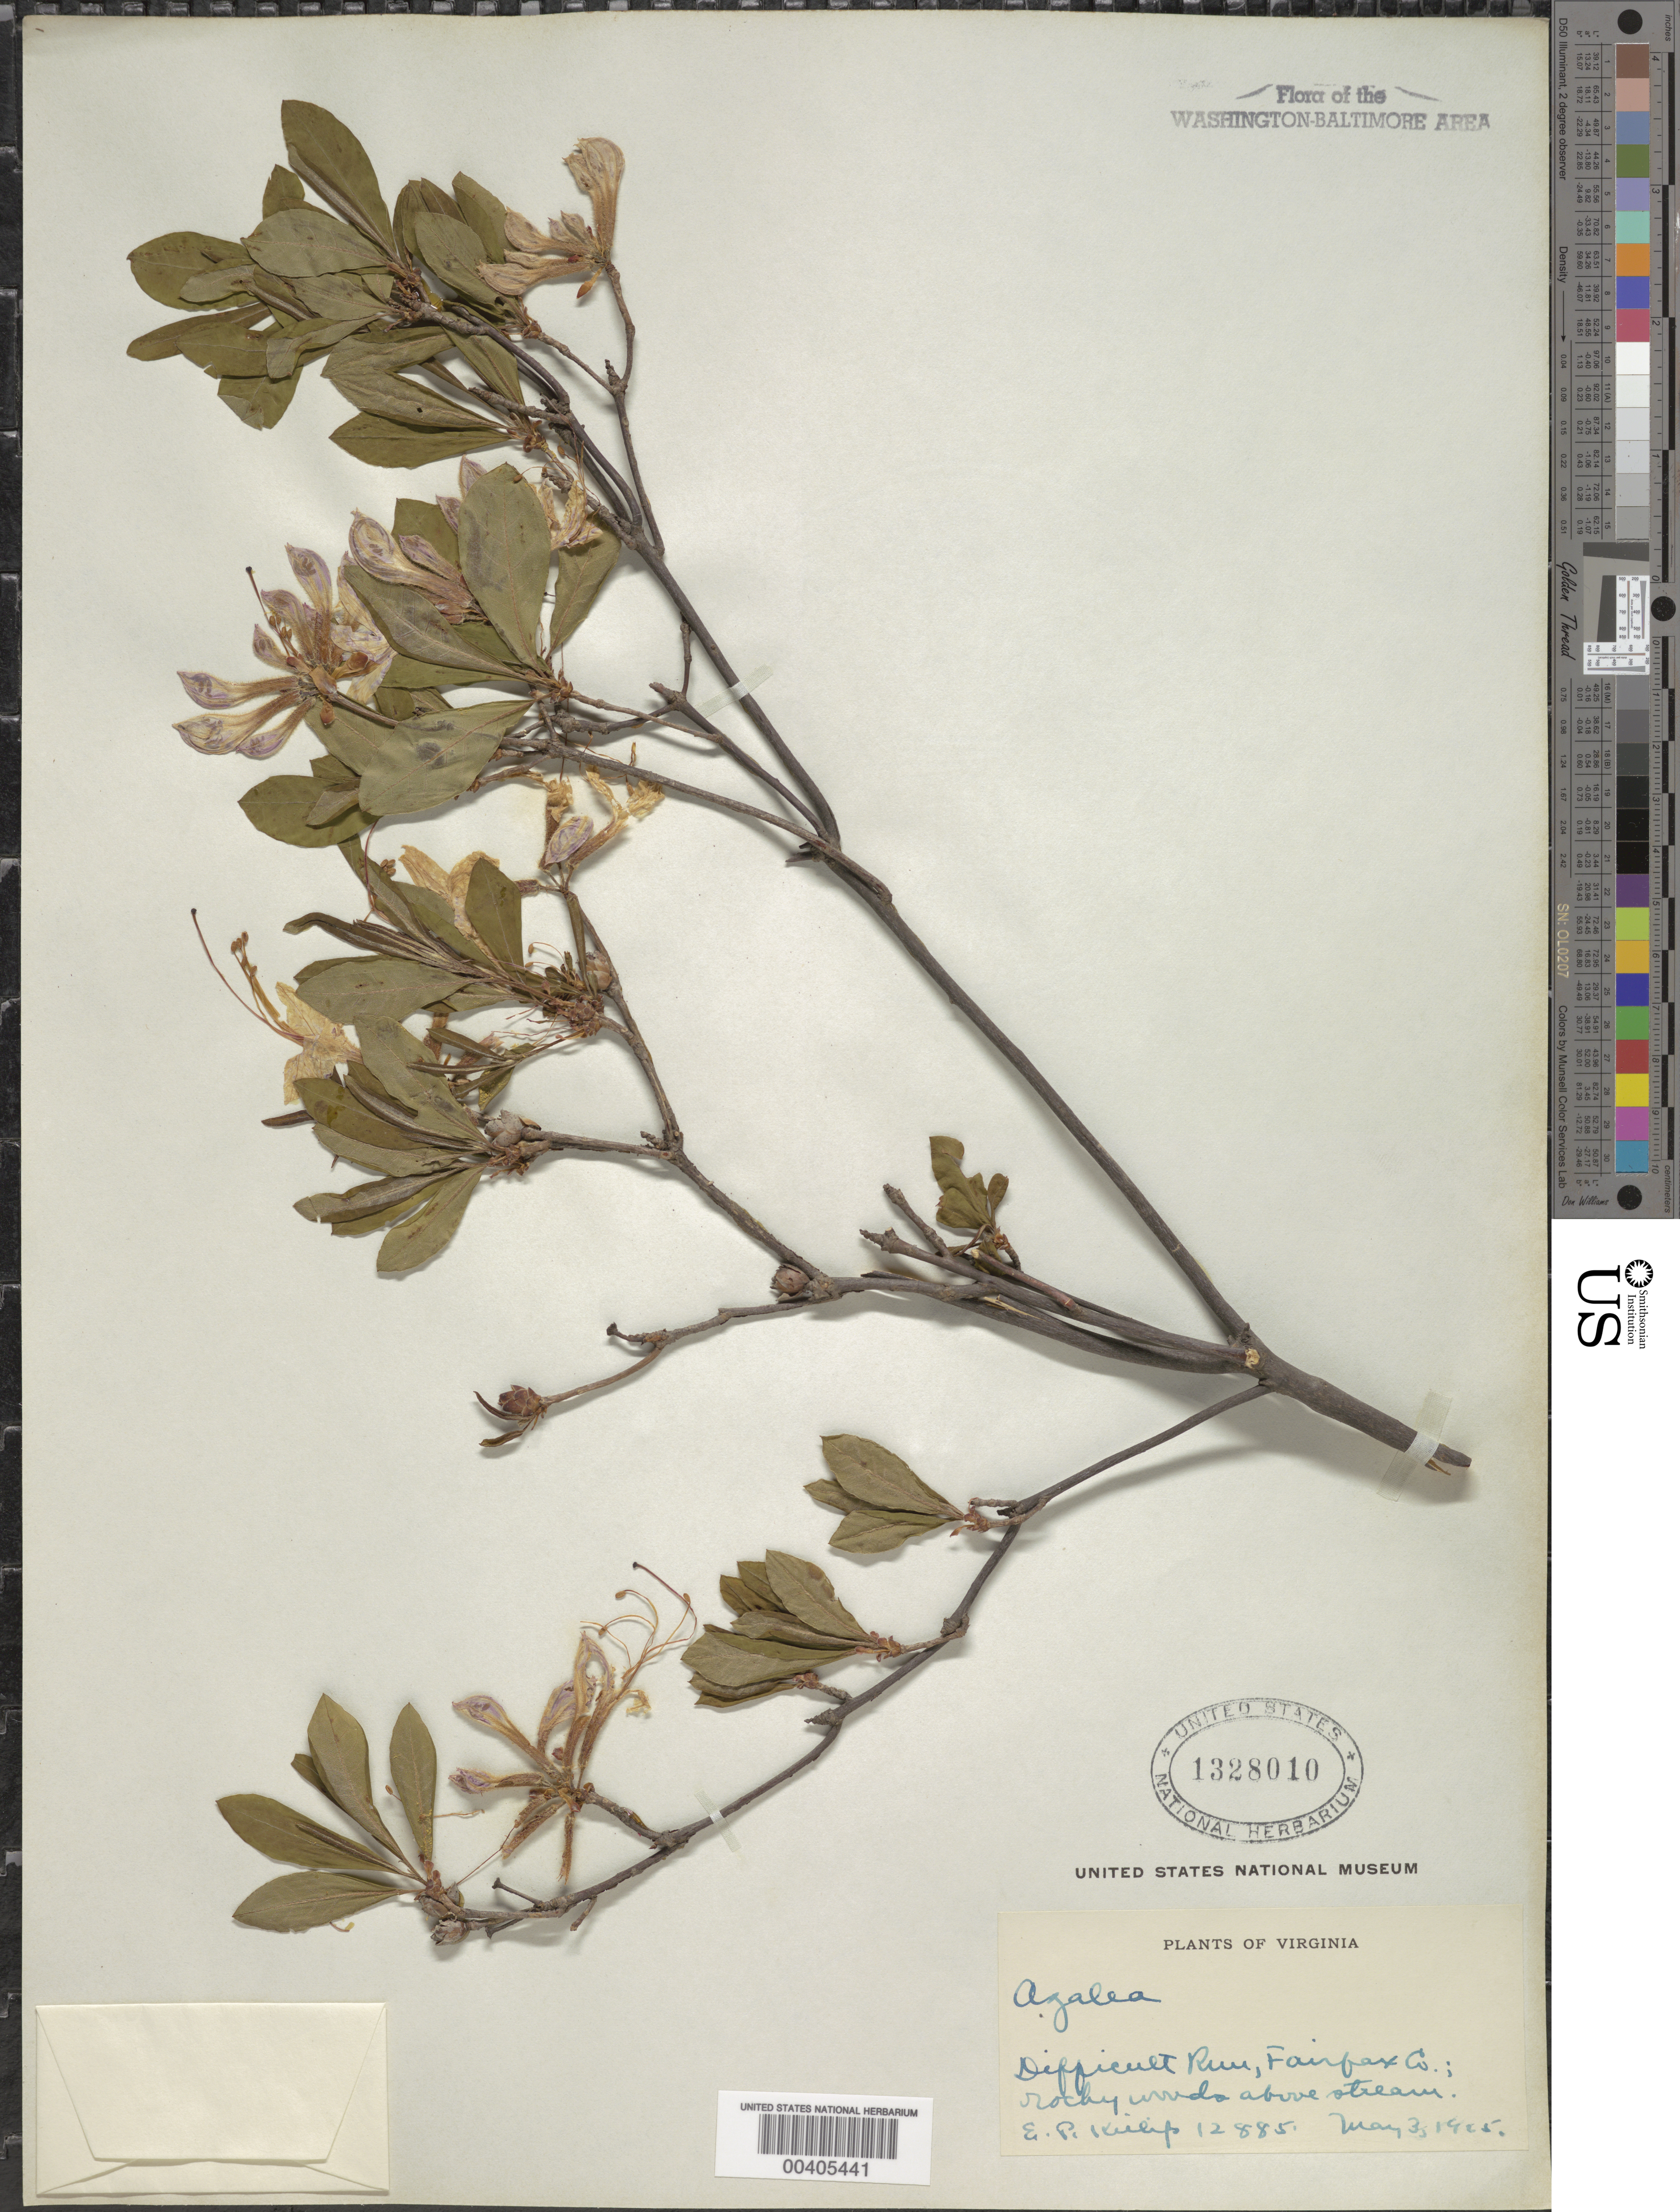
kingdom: Plantae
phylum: Tracheophyta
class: Magnoliopsida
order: Ericales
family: Ericaceae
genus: Rhododendron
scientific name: Rhododendron periclymenoides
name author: (Michx.) Shinners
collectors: E. P. Killip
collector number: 12885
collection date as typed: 03 May 1925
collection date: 1925-05-03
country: United States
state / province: Virginia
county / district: Fairfax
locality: Difficult Run C. and O. Canal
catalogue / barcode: US 1328010